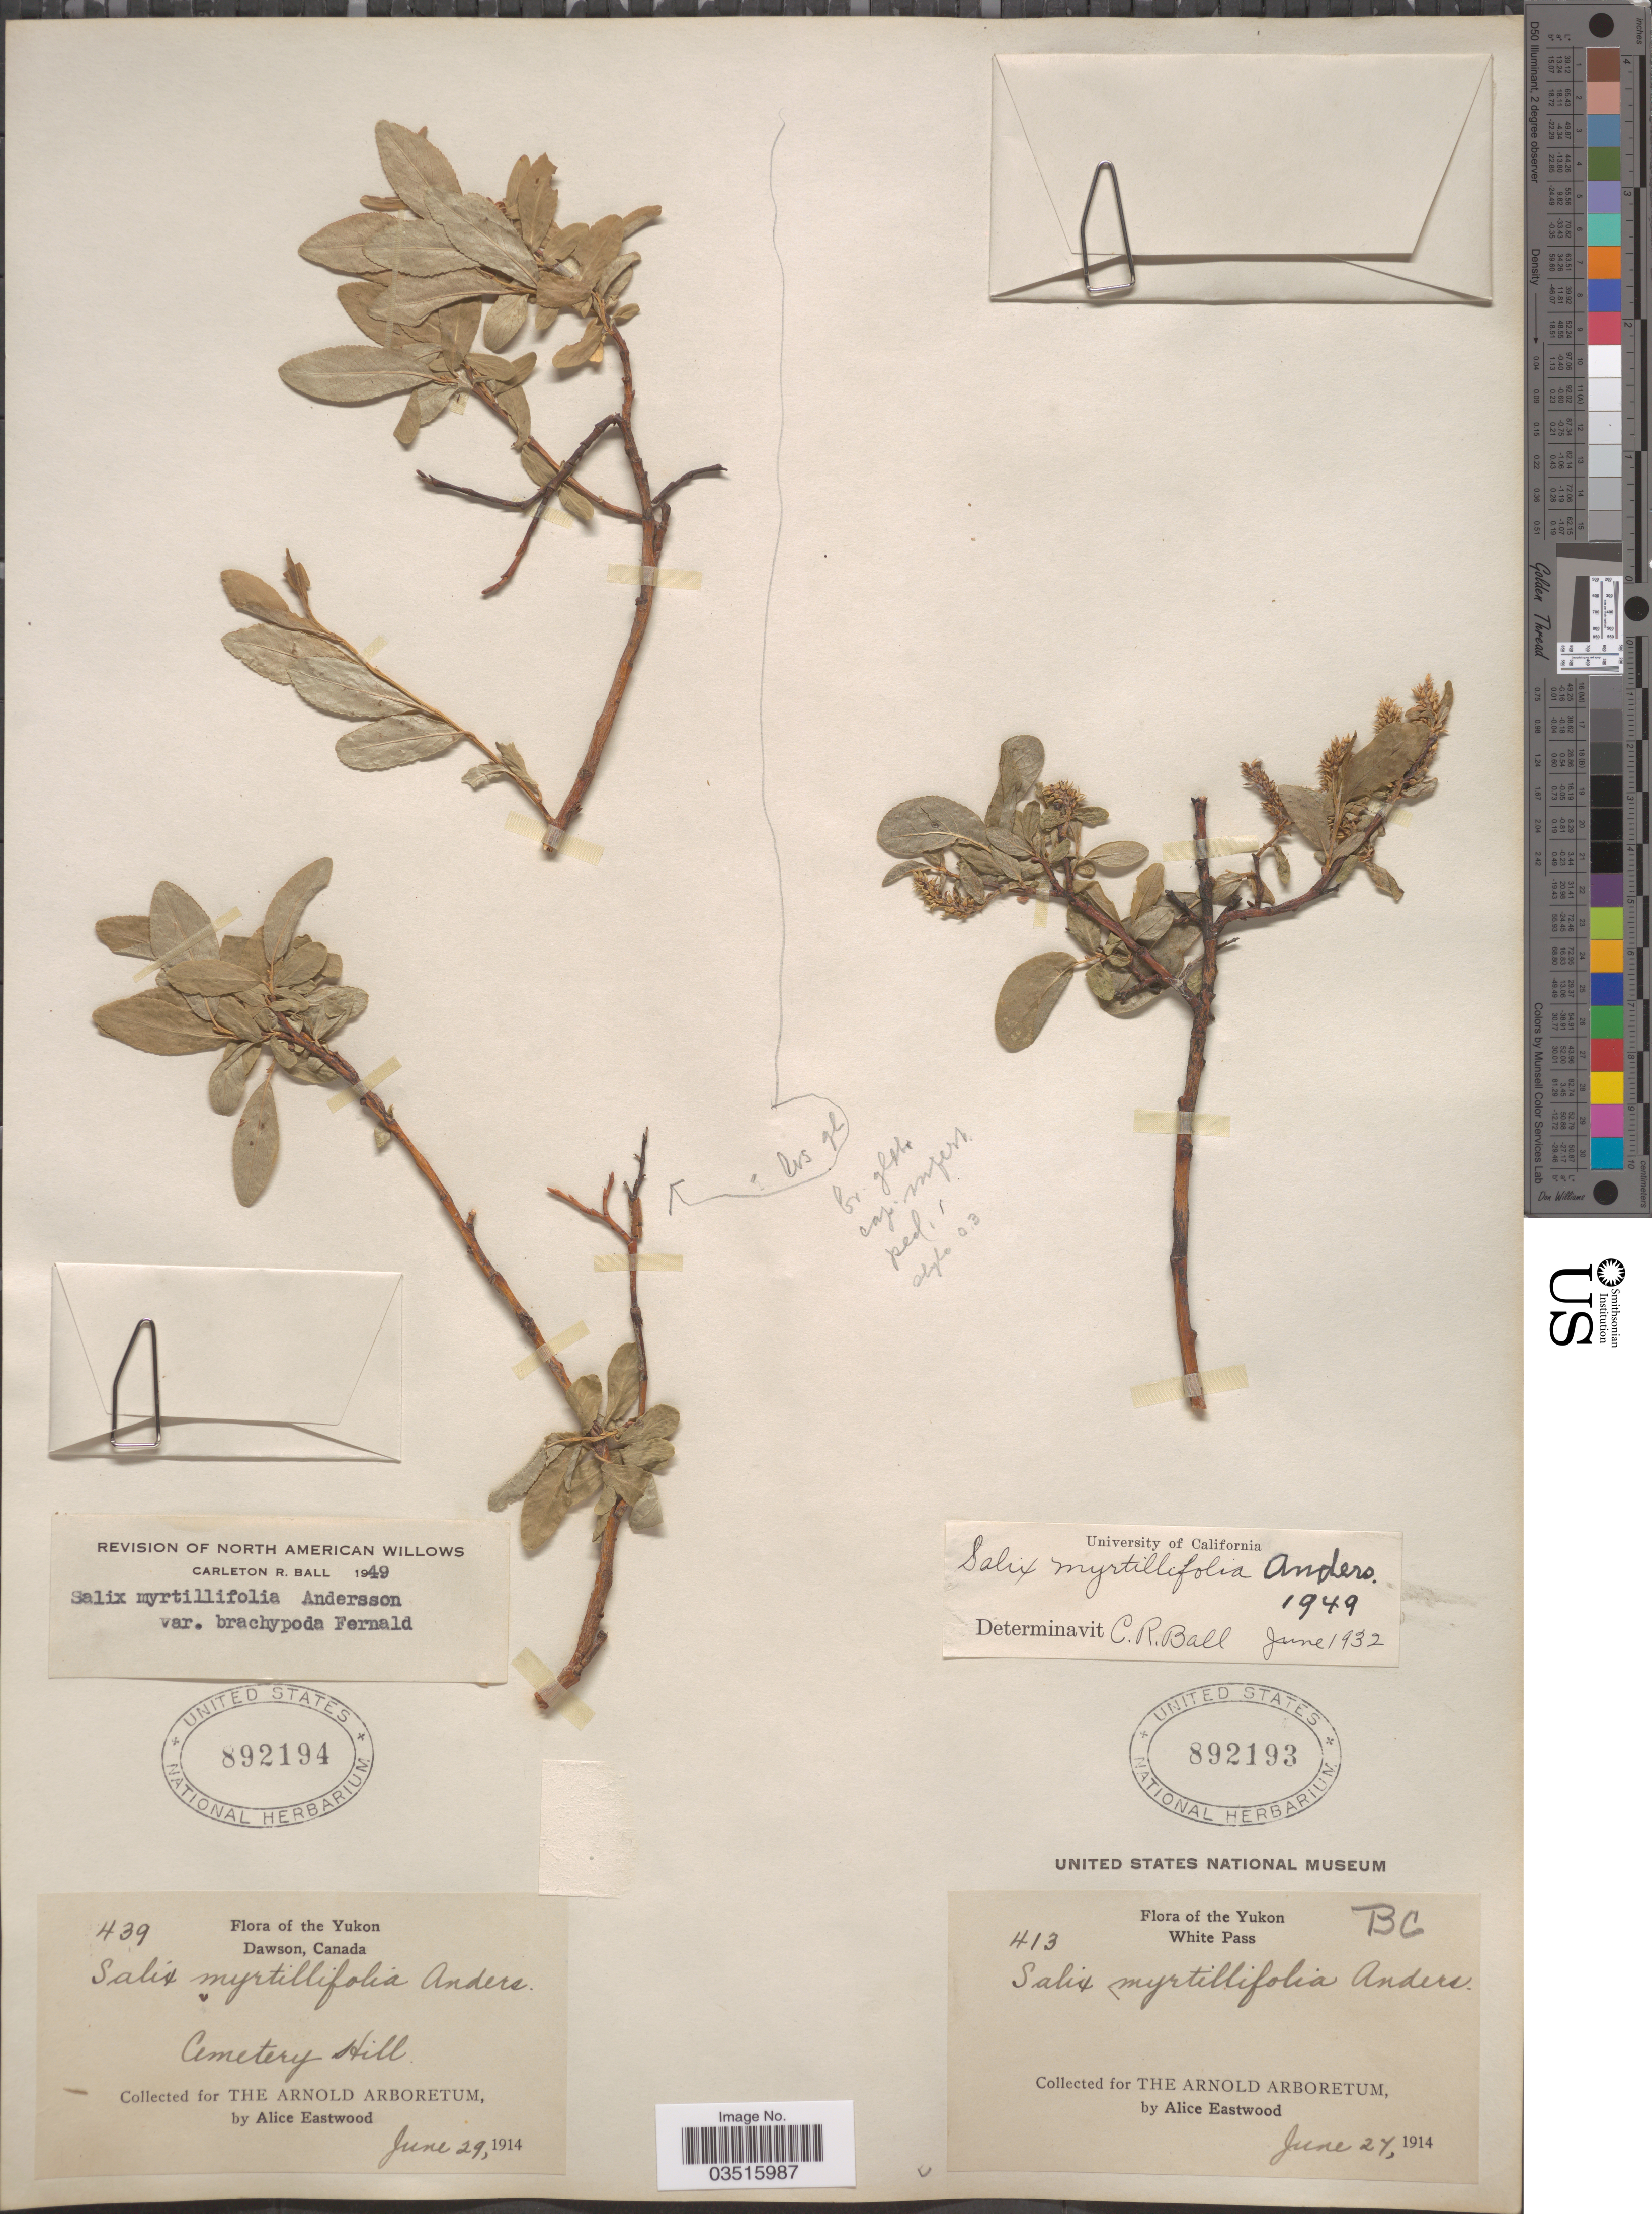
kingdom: Plantae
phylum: Tracheophyta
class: Magnoliopsida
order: Malpighiales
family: Salicaceae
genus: Salix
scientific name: Salix myrtillifolia var. brachypoda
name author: Fernald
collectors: A. Eastwood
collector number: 439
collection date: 1914-06-29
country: Canada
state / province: Yukon Territory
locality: The Yukon. Dawson. Cemetery Hill.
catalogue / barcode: US 892194-2